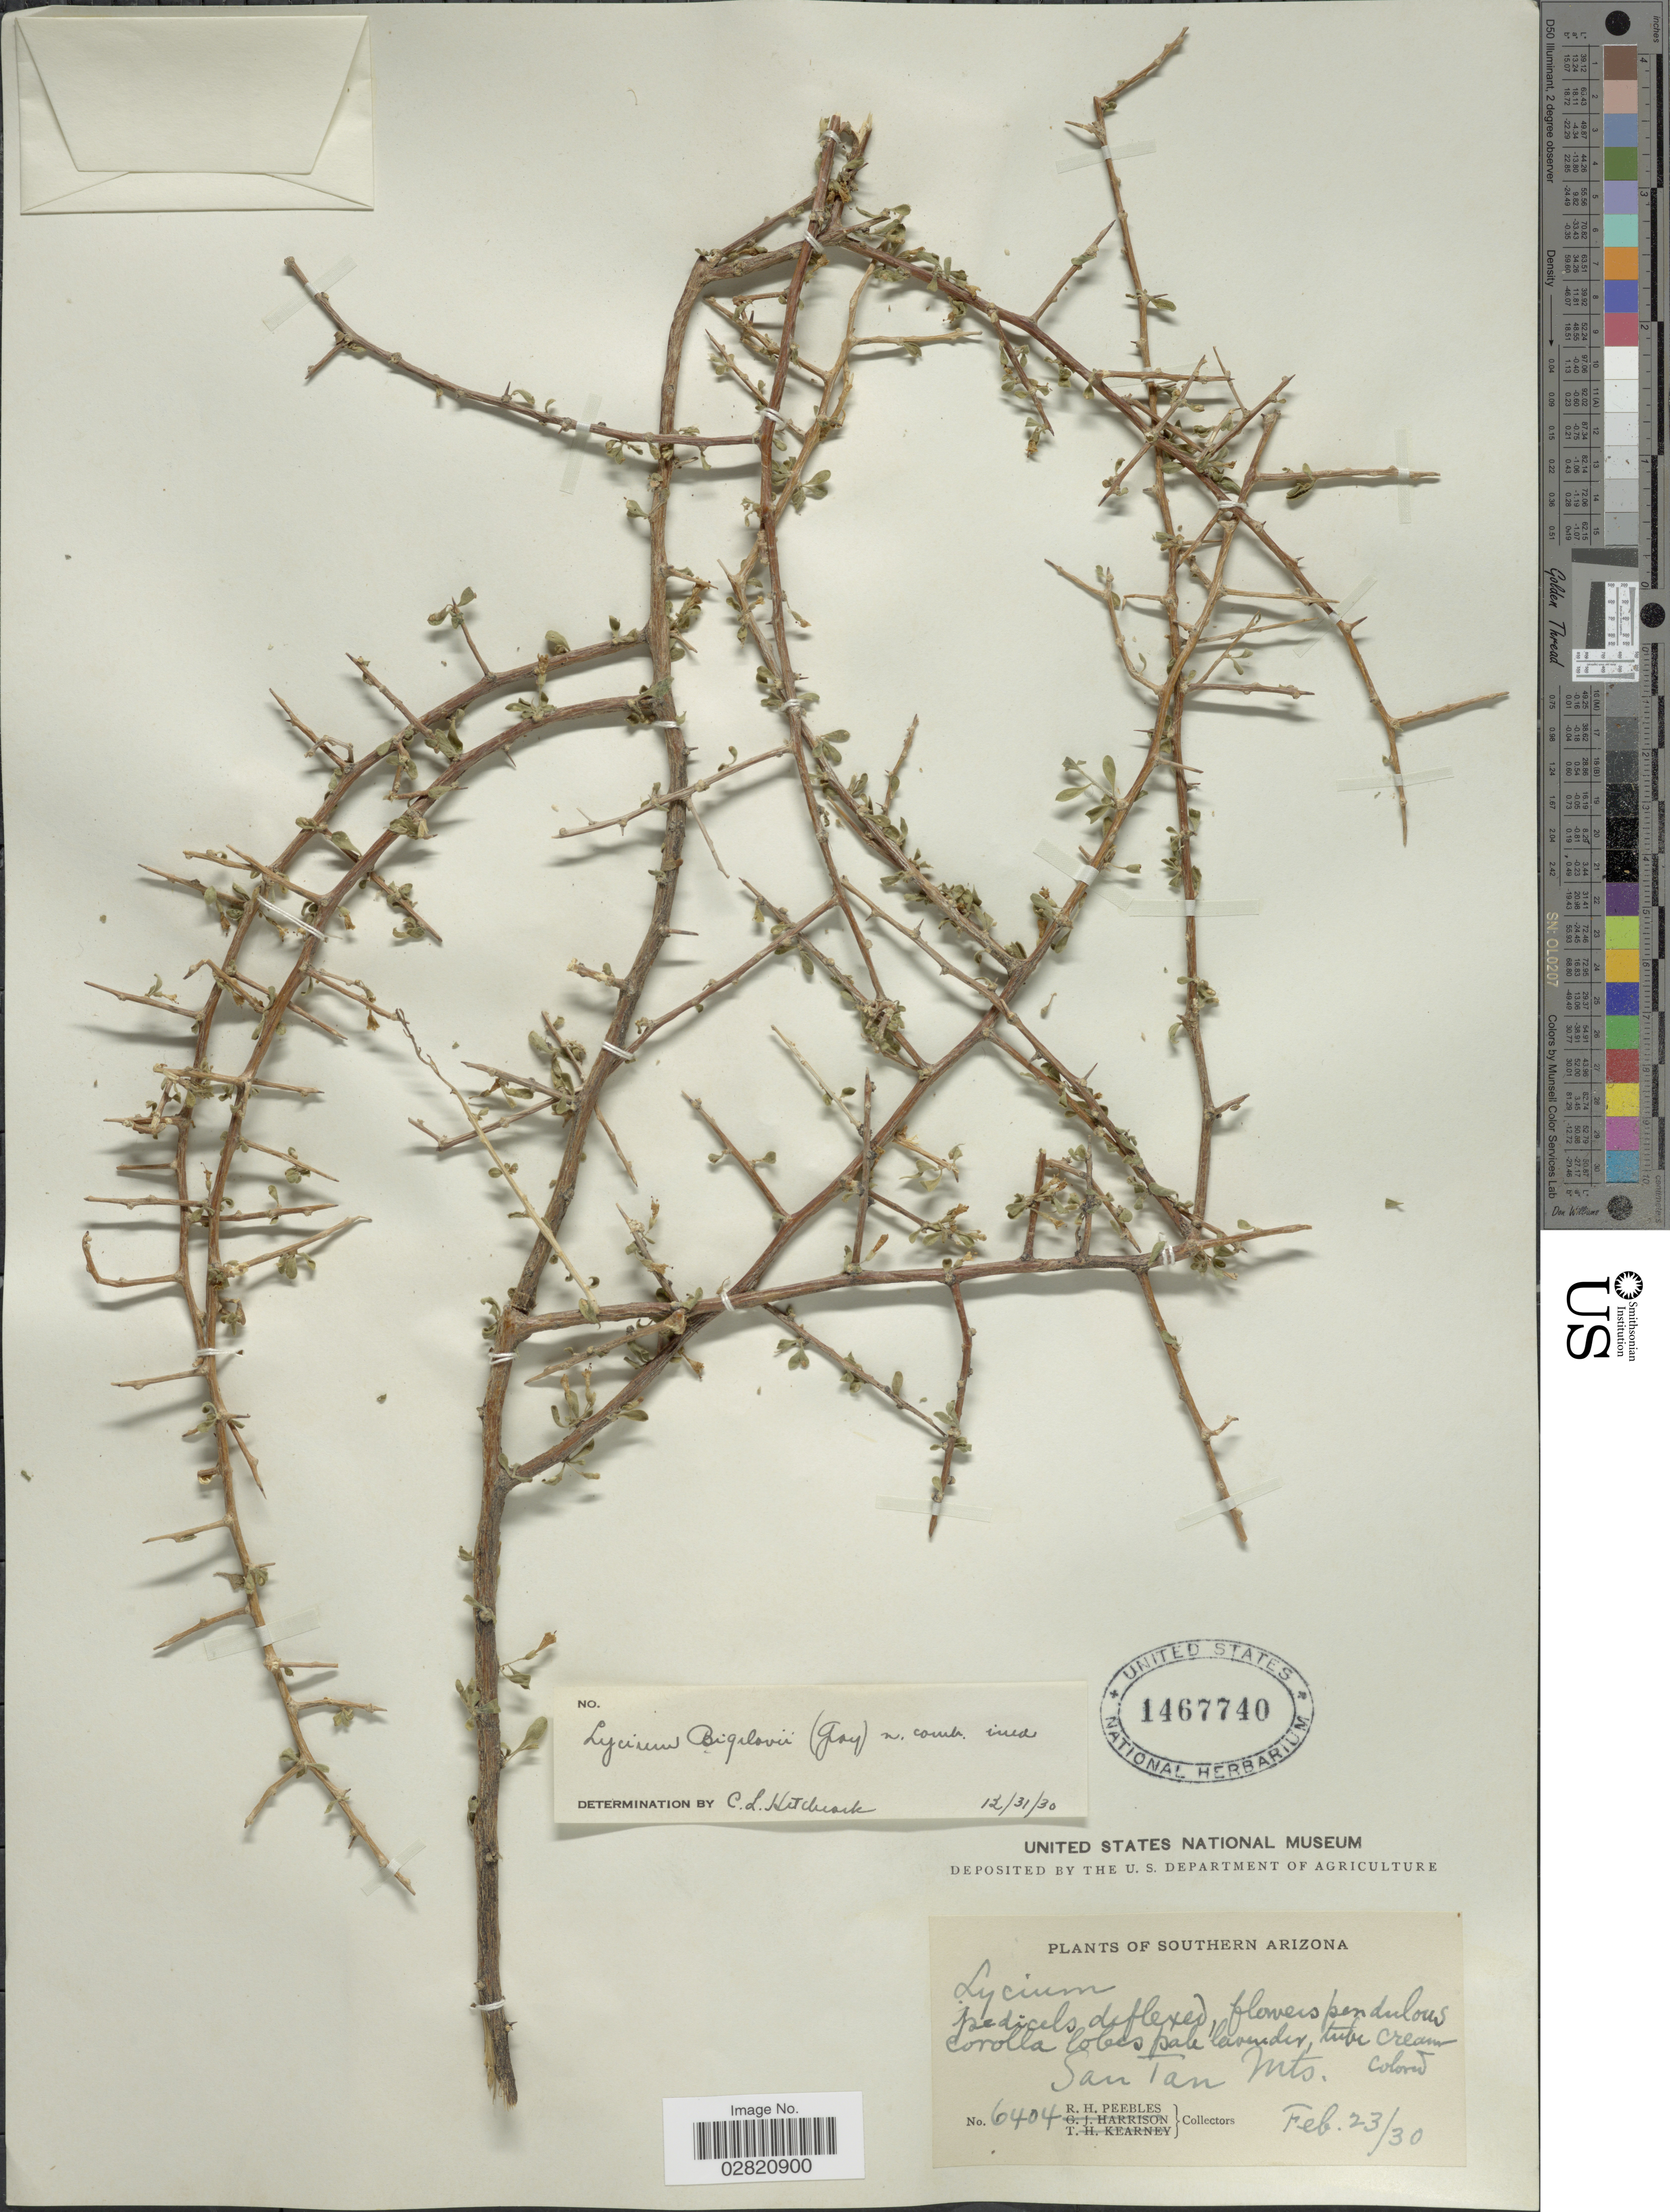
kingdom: Plantae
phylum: Tracheophyta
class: Magnoliopsida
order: Solanales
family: Solanaceae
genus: Lycium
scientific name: Lycium bigelovii (A. Gray) C.L. Hitchc. comb. nov. ined.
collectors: R. H. Peebles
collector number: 6404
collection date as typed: Transcribed d/m/y: 23/2/30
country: United States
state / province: Arizona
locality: Southern Arizona. San Tan Mts.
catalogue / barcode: US 1467740